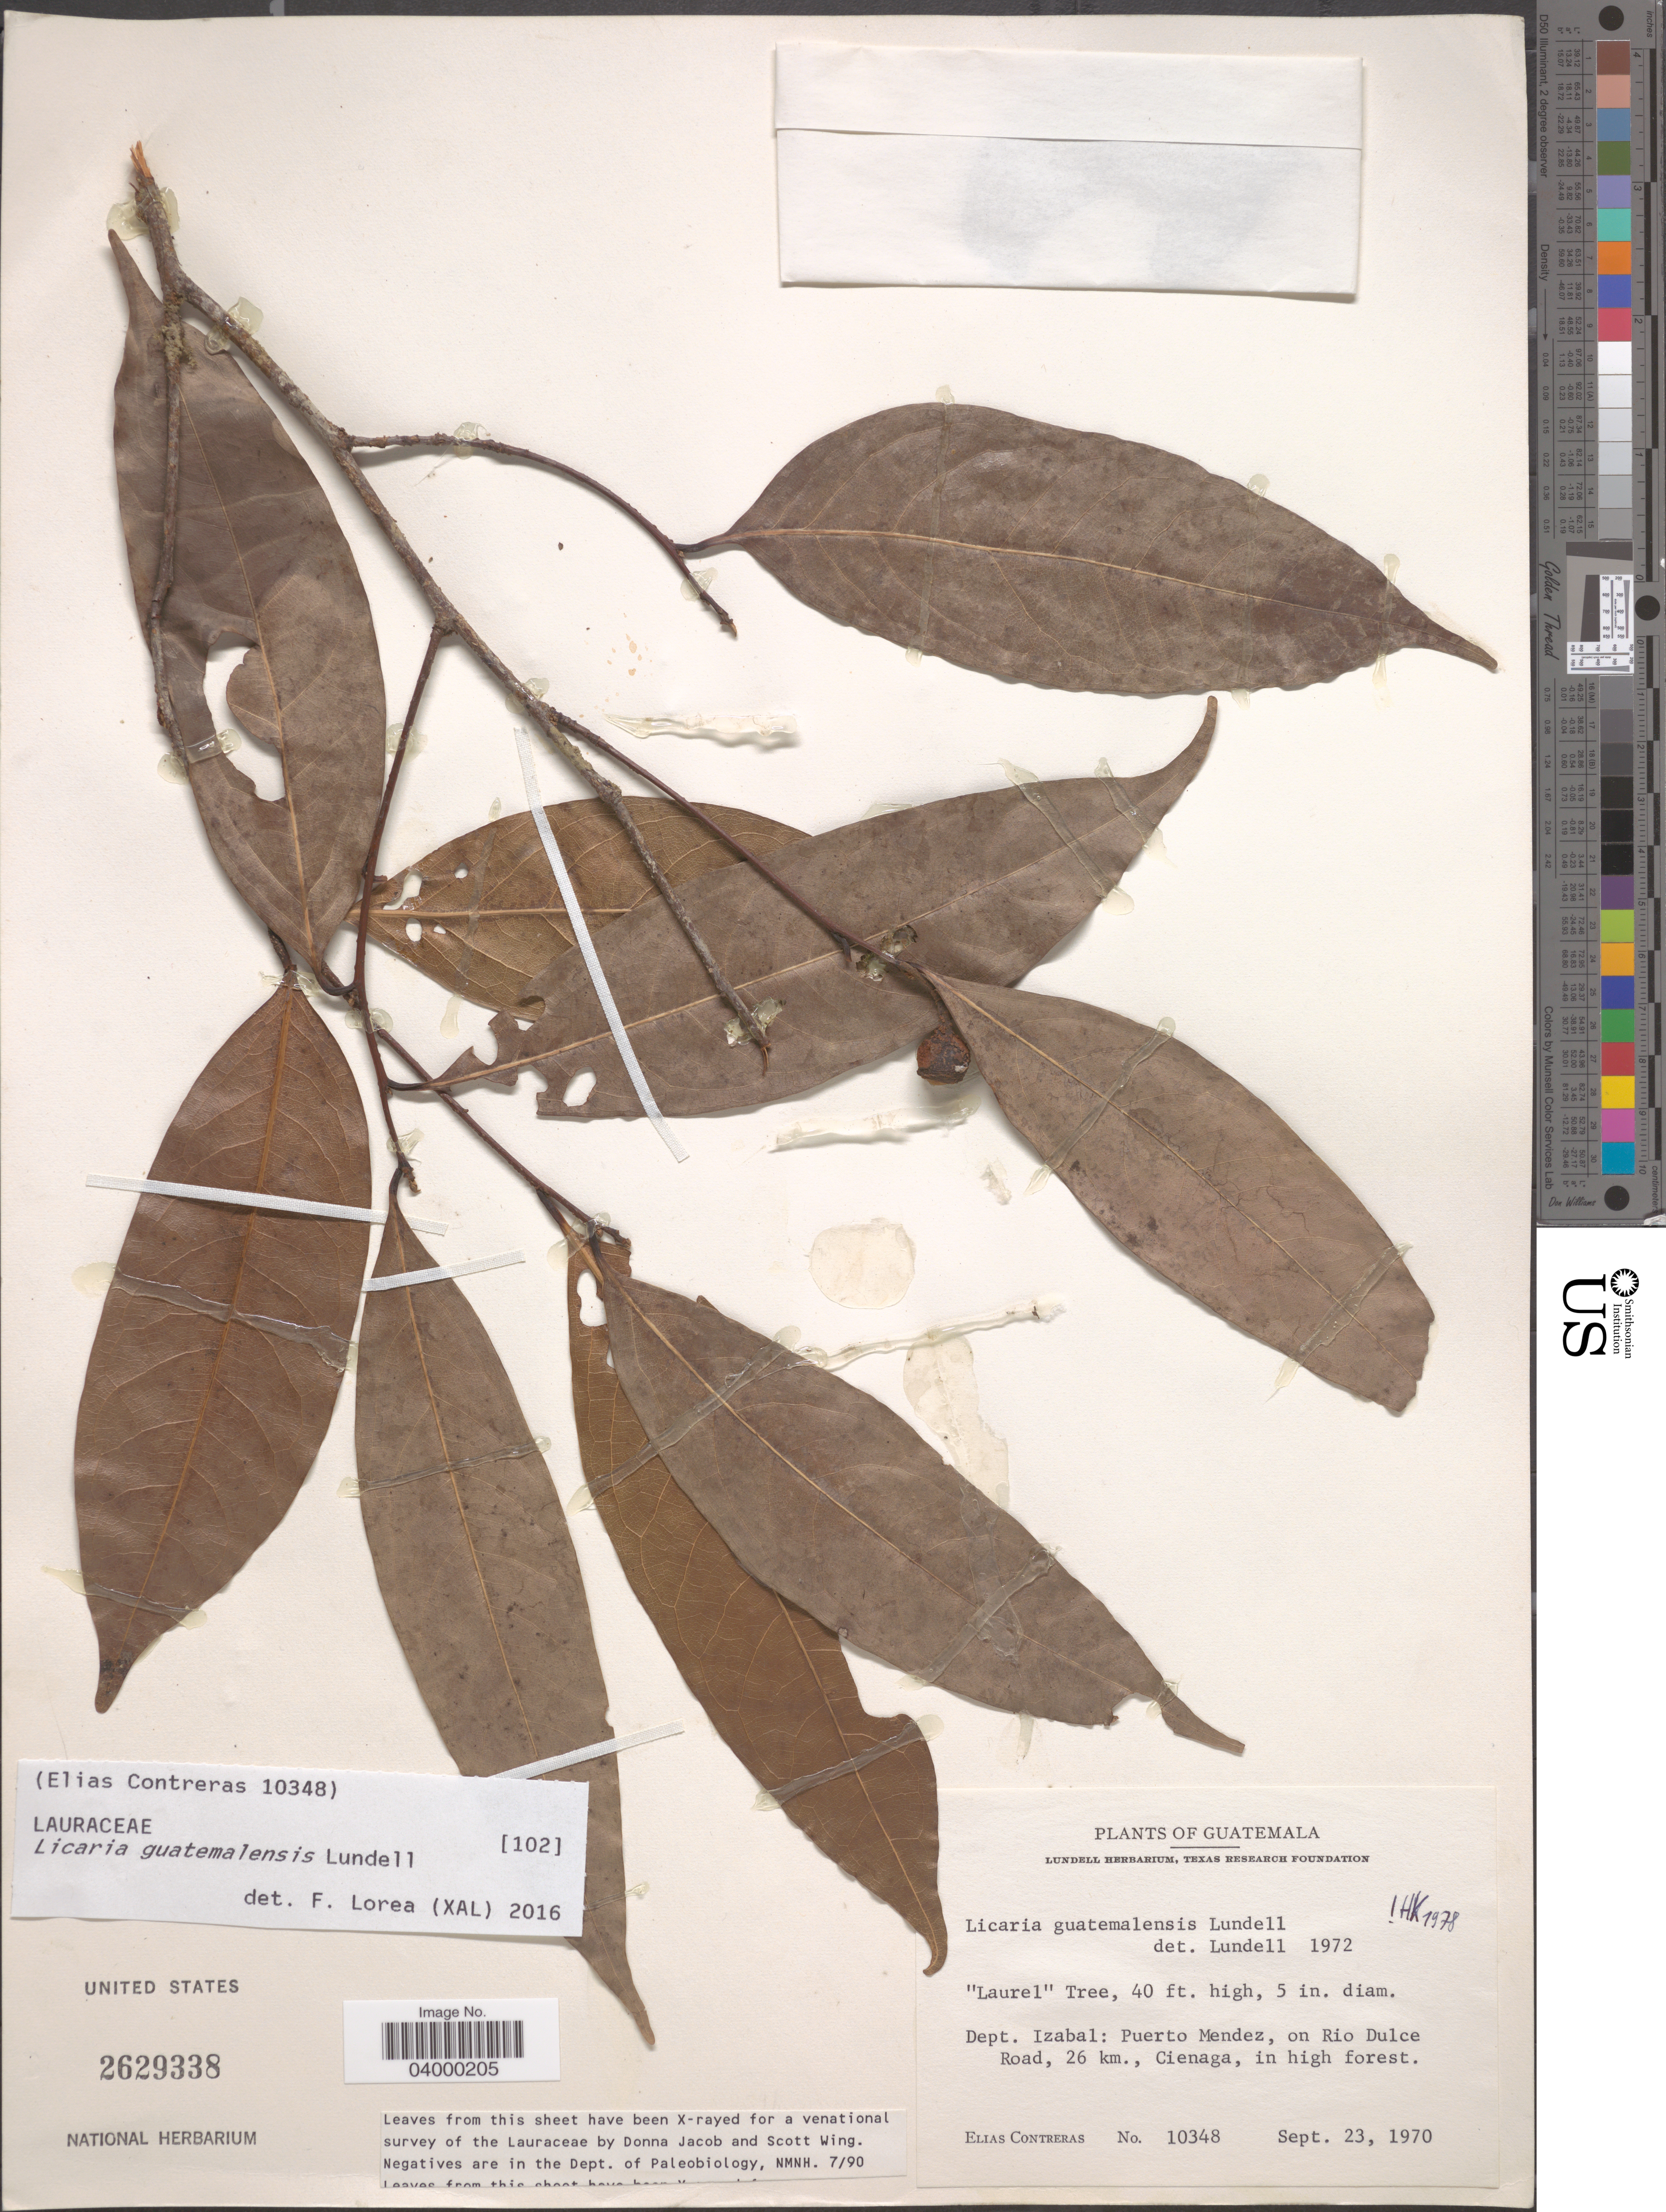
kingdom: Plantae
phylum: Tracheophyta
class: Magnoliopsida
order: Laurales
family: Lauraceae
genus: Licaria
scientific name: Licaria guatemalensis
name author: Lundell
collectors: E. Contreras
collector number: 10348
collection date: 1970-09-23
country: Guatemala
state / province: Izabal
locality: Dept. Izabal: Puerto Mendez, on Rio Dulce Road, 26 km., Cienaga.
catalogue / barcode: US 2629338